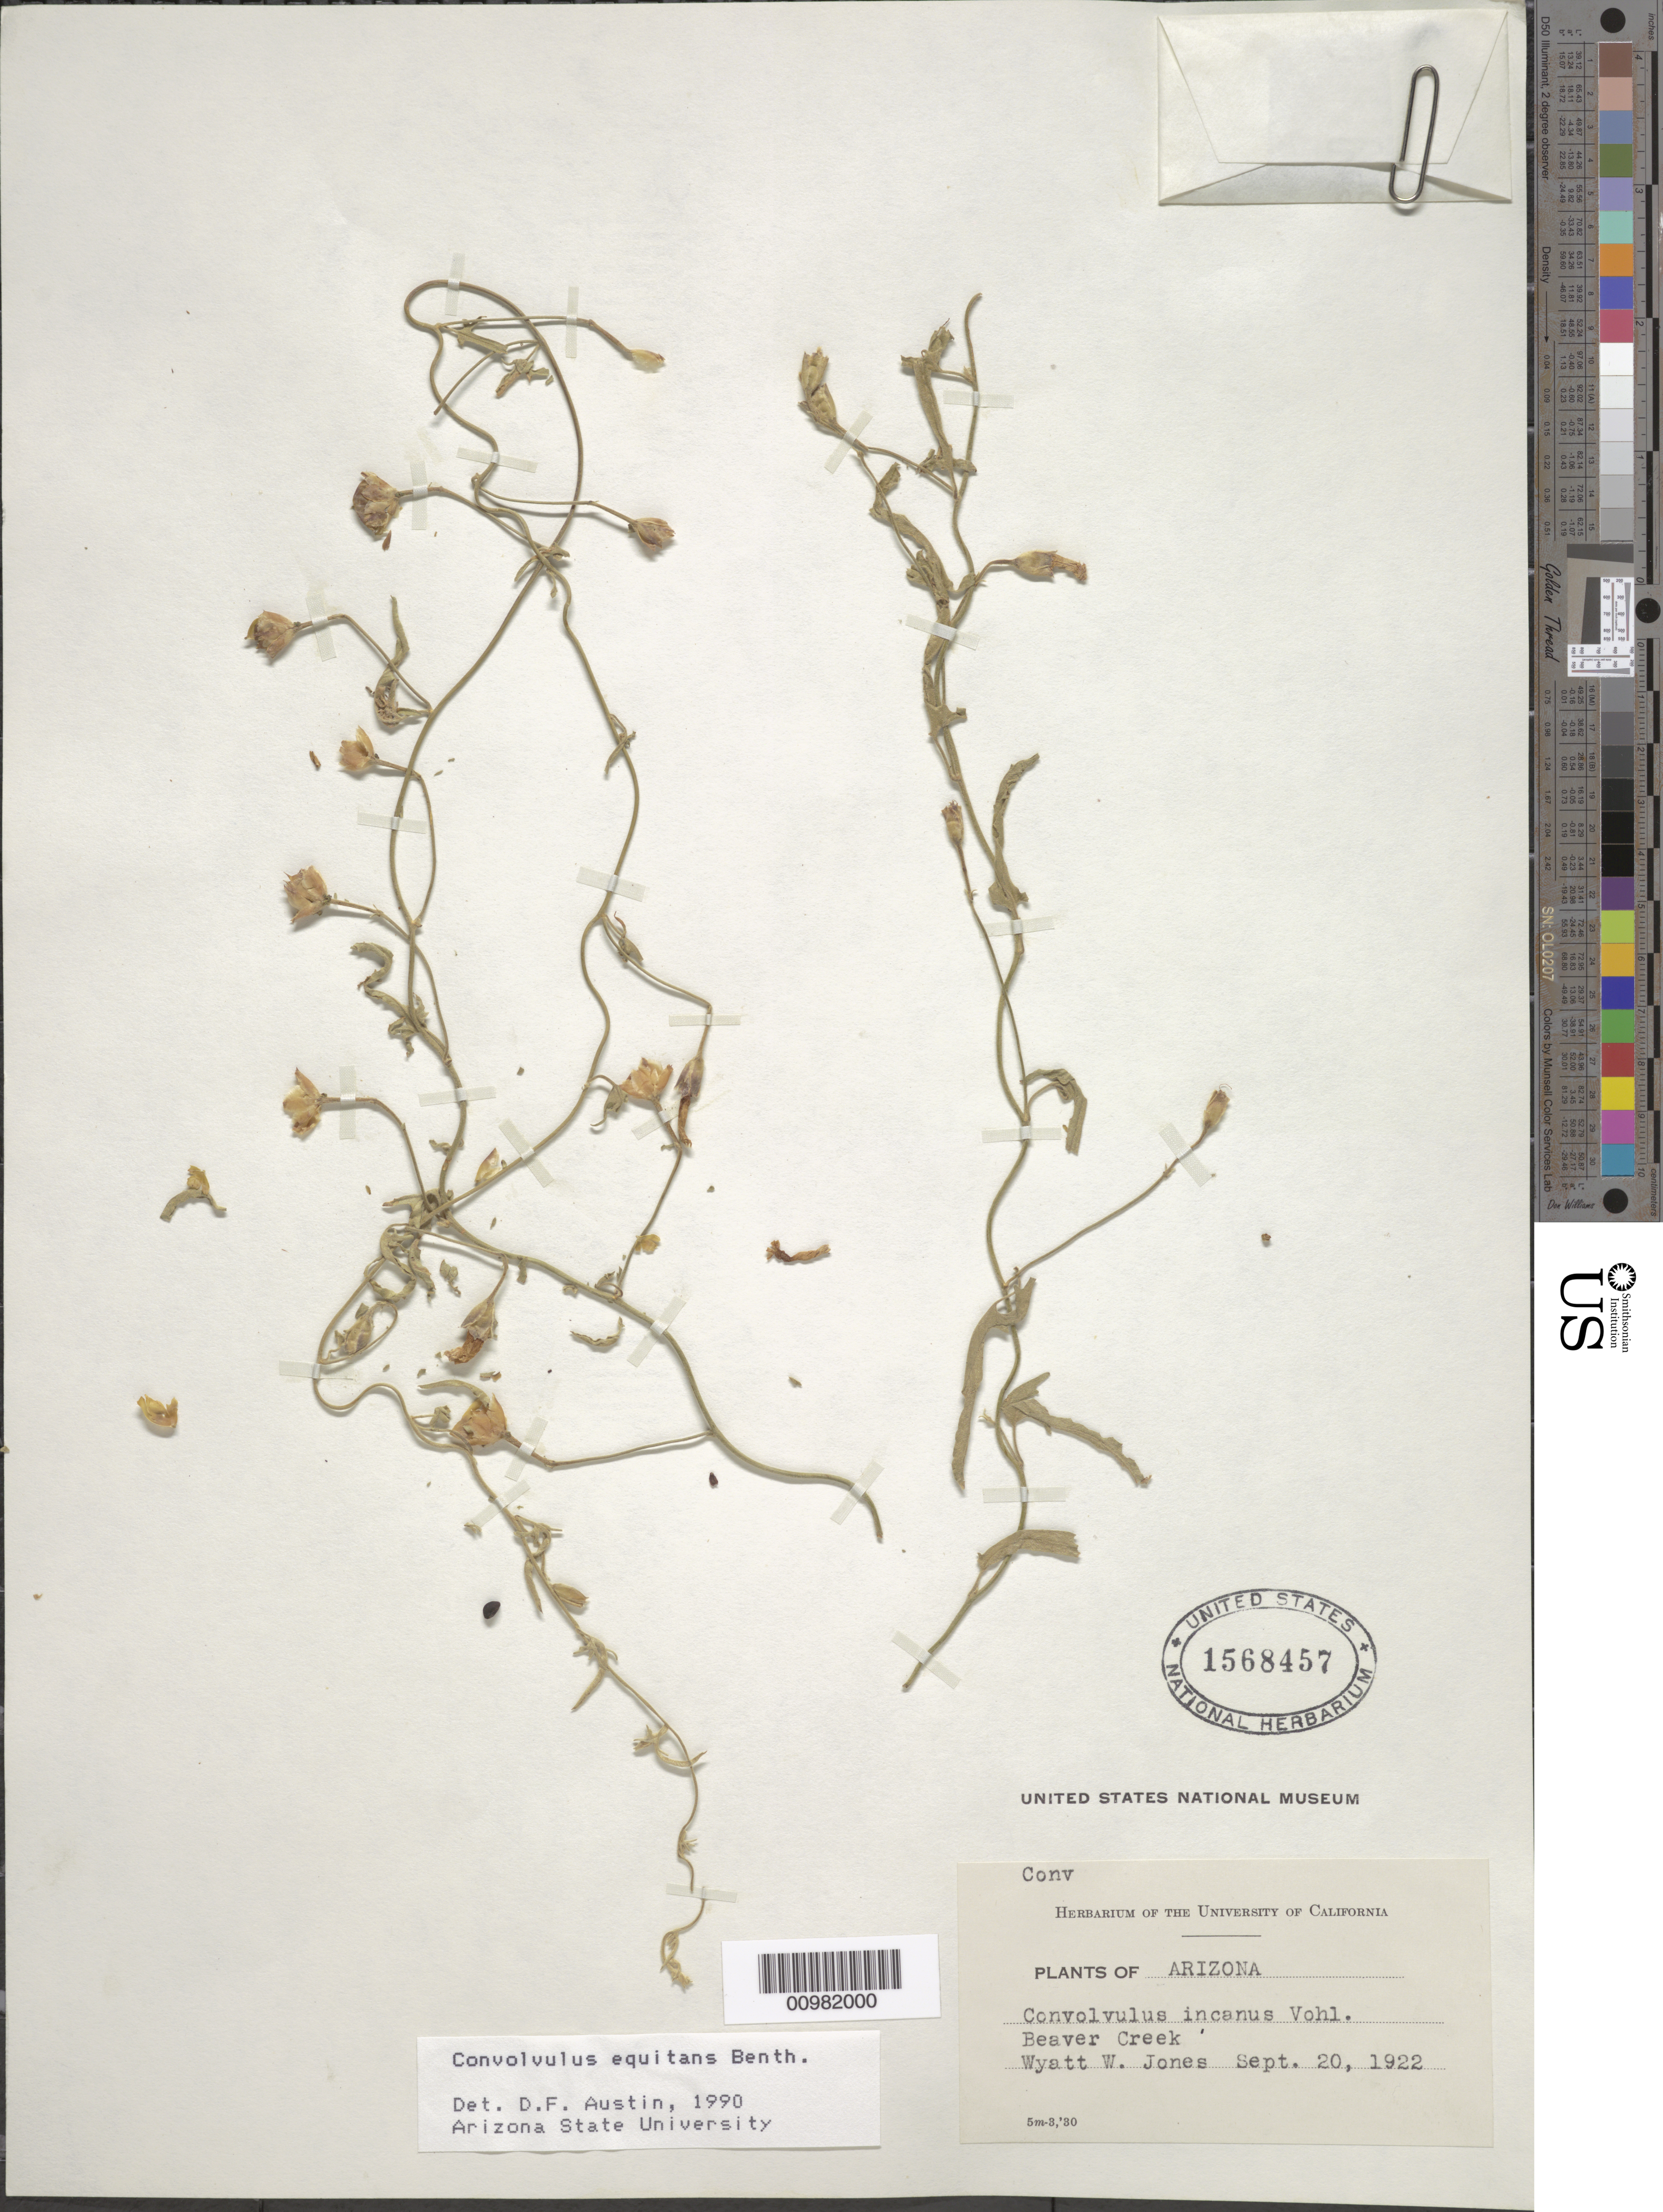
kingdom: Plantae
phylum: Tracheophyta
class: Magnoliopsida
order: Solanales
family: Convolvulaceae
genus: Convolvulus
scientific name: Convolvulus equitans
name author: Benth.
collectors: W. W. Jones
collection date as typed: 20 Sep 1922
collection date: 1922-09-20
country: United States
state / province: Arizona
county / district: Yavapai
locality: Beaver Creek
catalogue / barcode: US 1568457